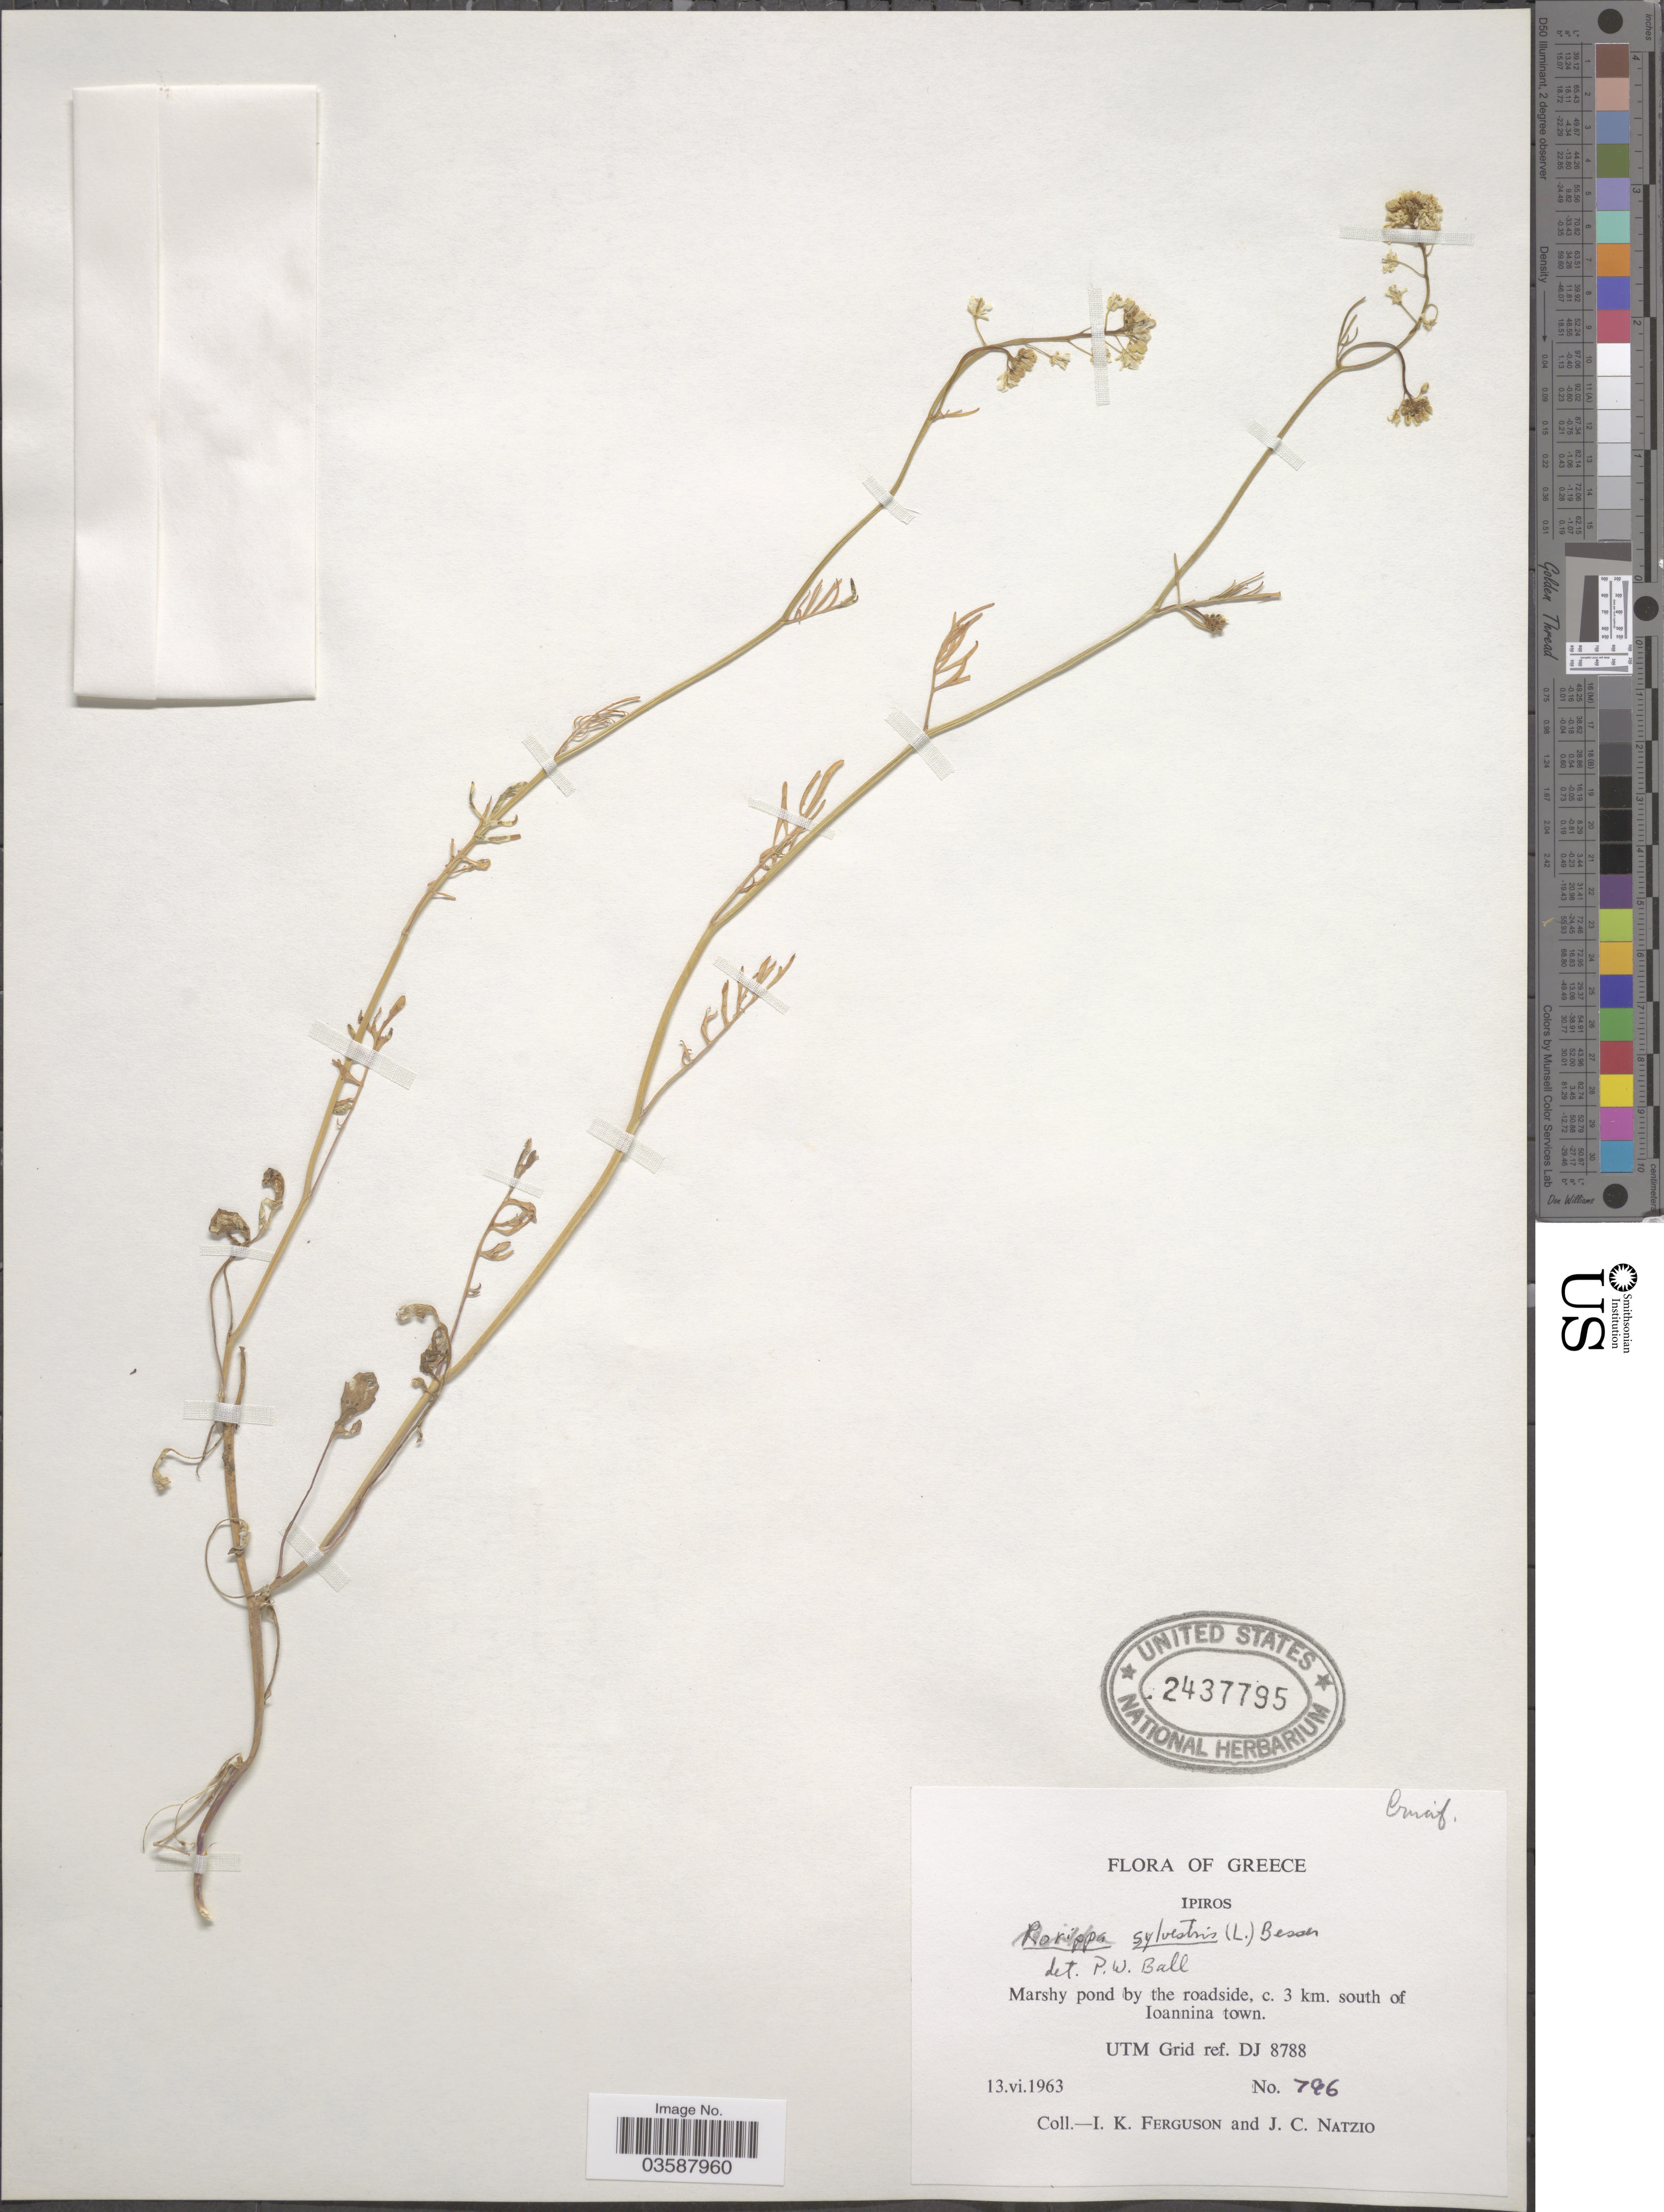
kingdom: Plantae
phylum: Tracheophyta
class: Magnoliopsida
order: Brassicales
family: Brassicaceae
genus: Rorippa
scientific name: Rorippa sylvestris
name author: (L.) Besser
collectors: I. K. Ferguson & J. Natzio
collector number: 796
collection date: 1963-06-13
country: Greece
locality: Ipiros. Marshy pond by the roadside, c. 3 km. south of Ioannina town. UTM Grid ref. DJ 8788.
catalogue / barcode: US 2437795